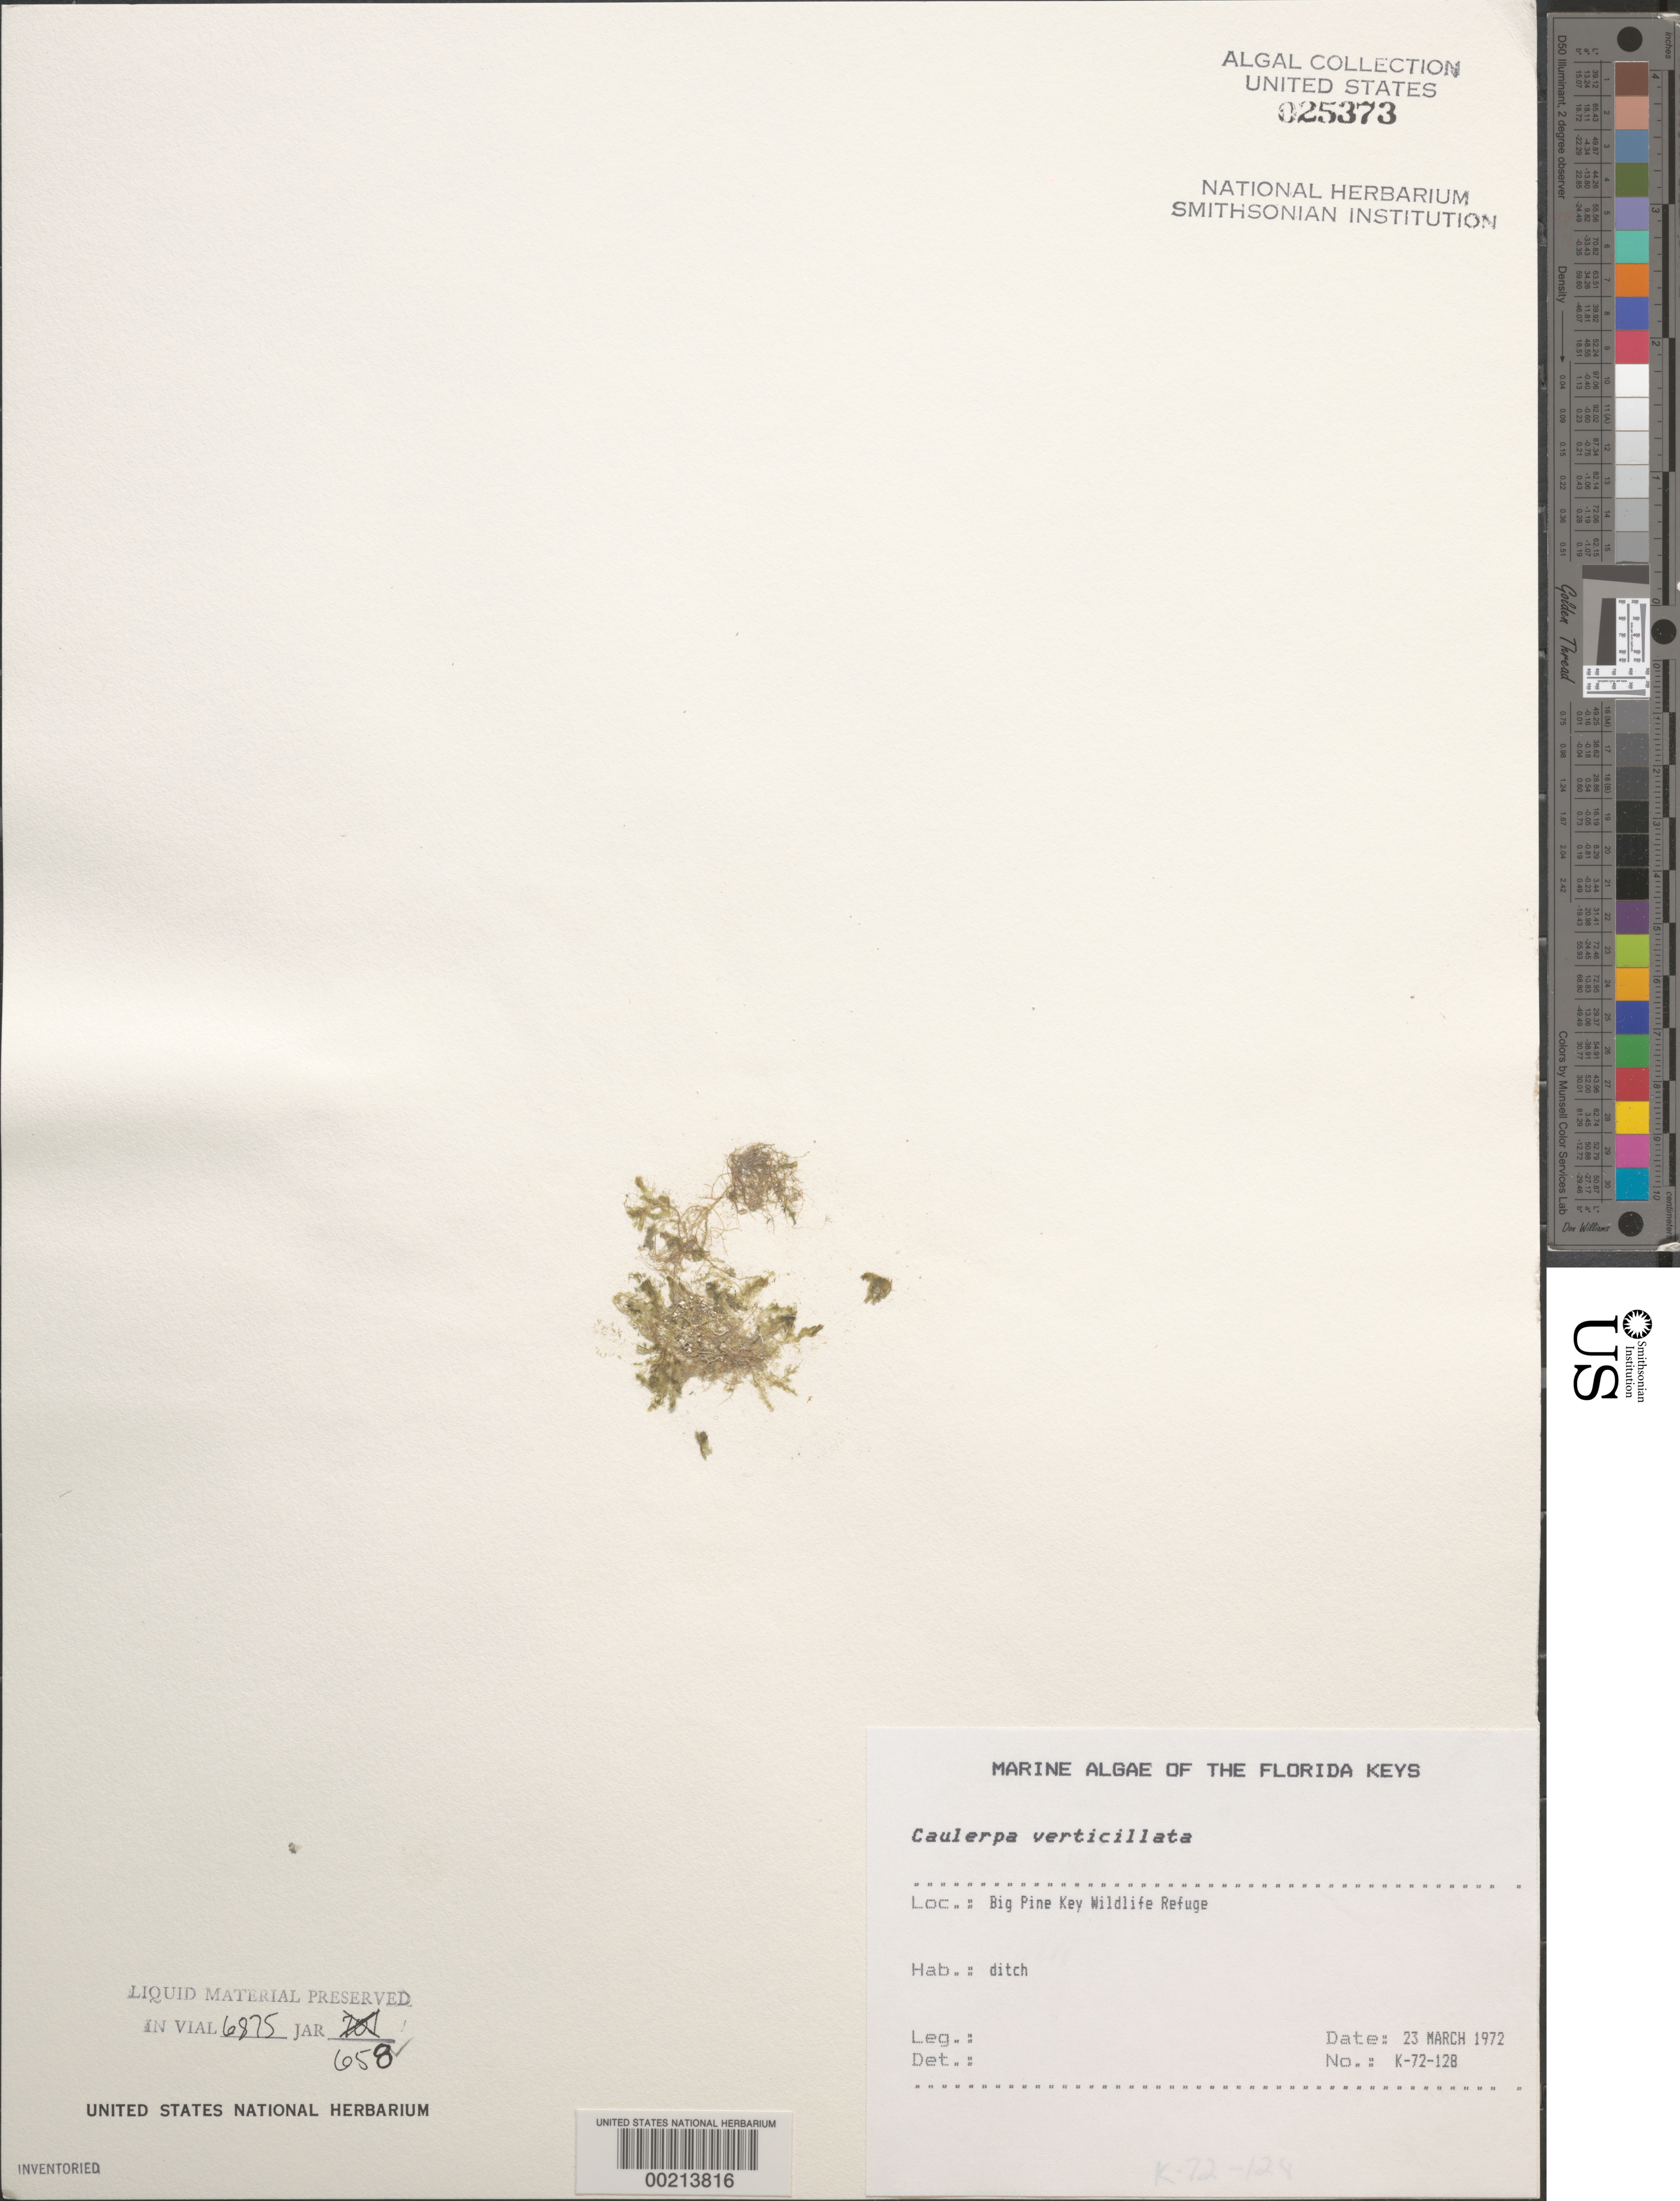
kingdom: Plantae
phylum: Chlorophyta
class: Ulvophyceae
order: Bryopsidales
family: Caulerpaceae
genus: Caulerpa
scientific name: Caulerpa verticillata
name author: J. Agardh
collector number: K-72-128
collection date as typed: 23 Mar 1972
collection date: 1972-03-23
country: United States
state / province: Florida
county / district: Monroe County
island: Big Pine Key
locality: Big Pine Key Wildlife Refuge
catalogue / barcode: US 25373